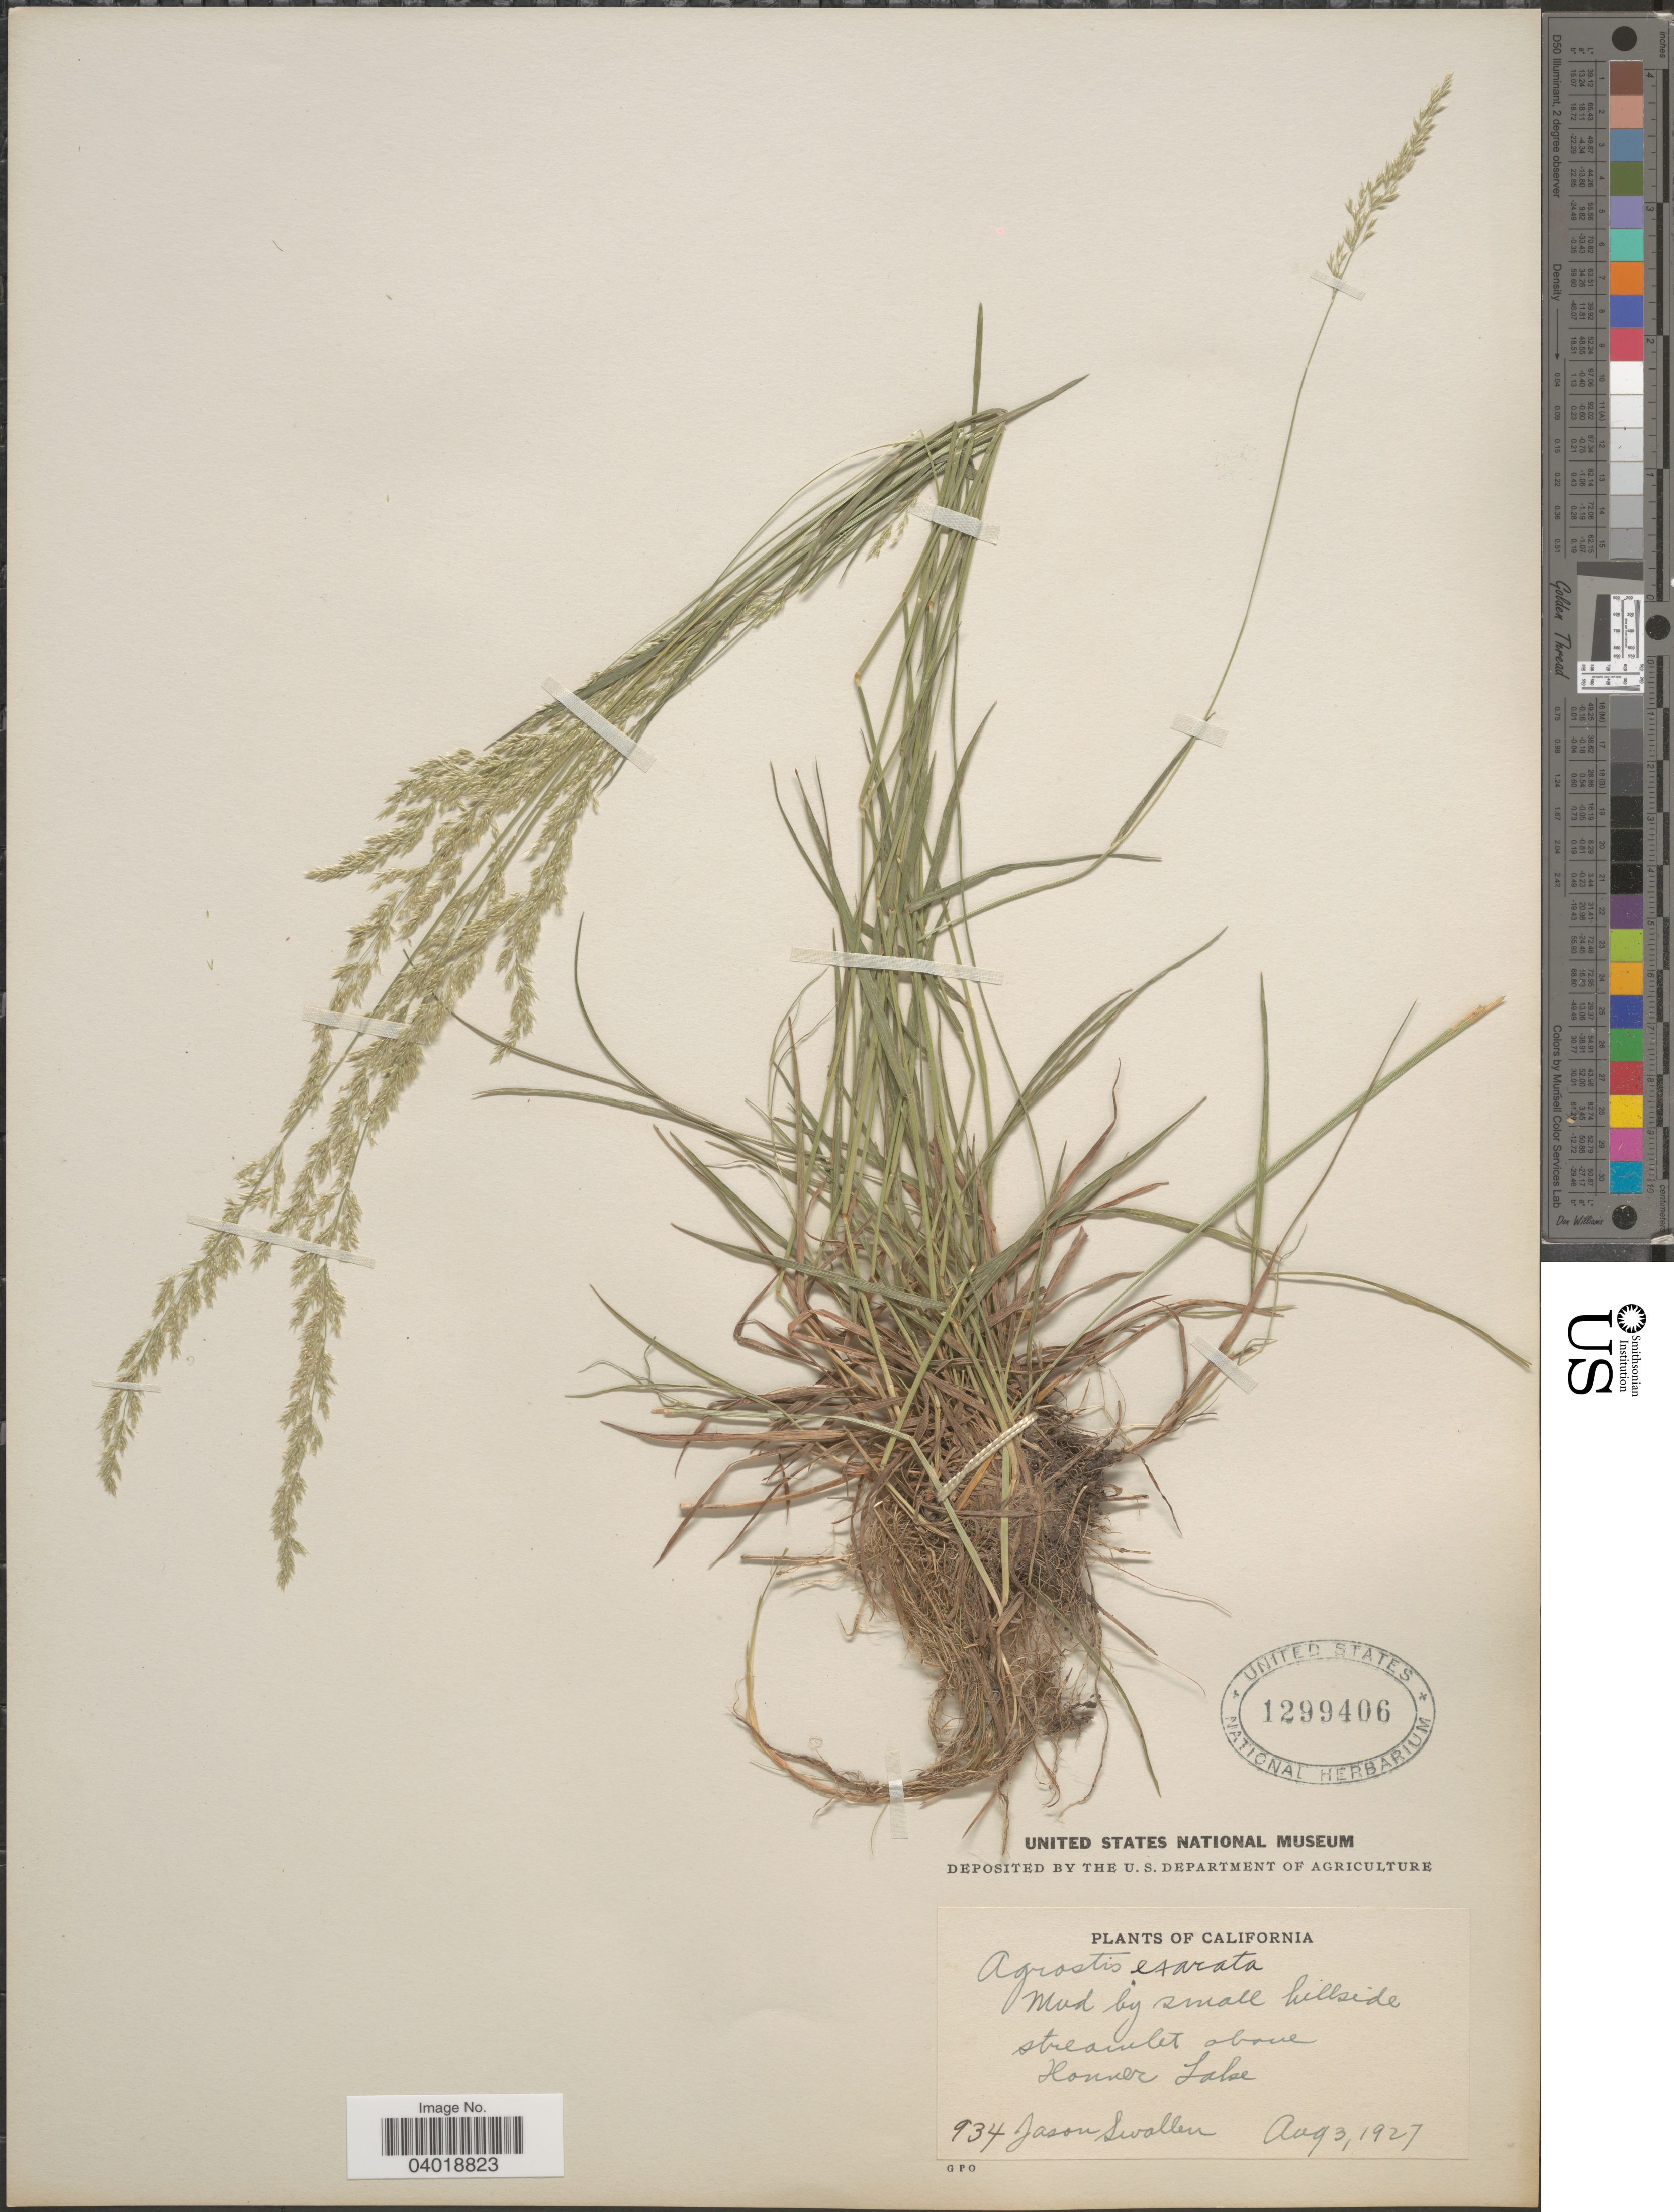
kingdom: Plantae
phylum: Tracheophyta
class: Liliopsida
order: Poales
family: Poaceae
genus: Agrostis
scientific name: Agrostis exarata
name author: Trin.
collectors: J. R. Swallen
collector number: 934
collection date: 1927-08-03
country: United States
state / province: California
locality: Mud by small hillside streamlet above Donner Lake.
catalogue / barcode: US 1299406